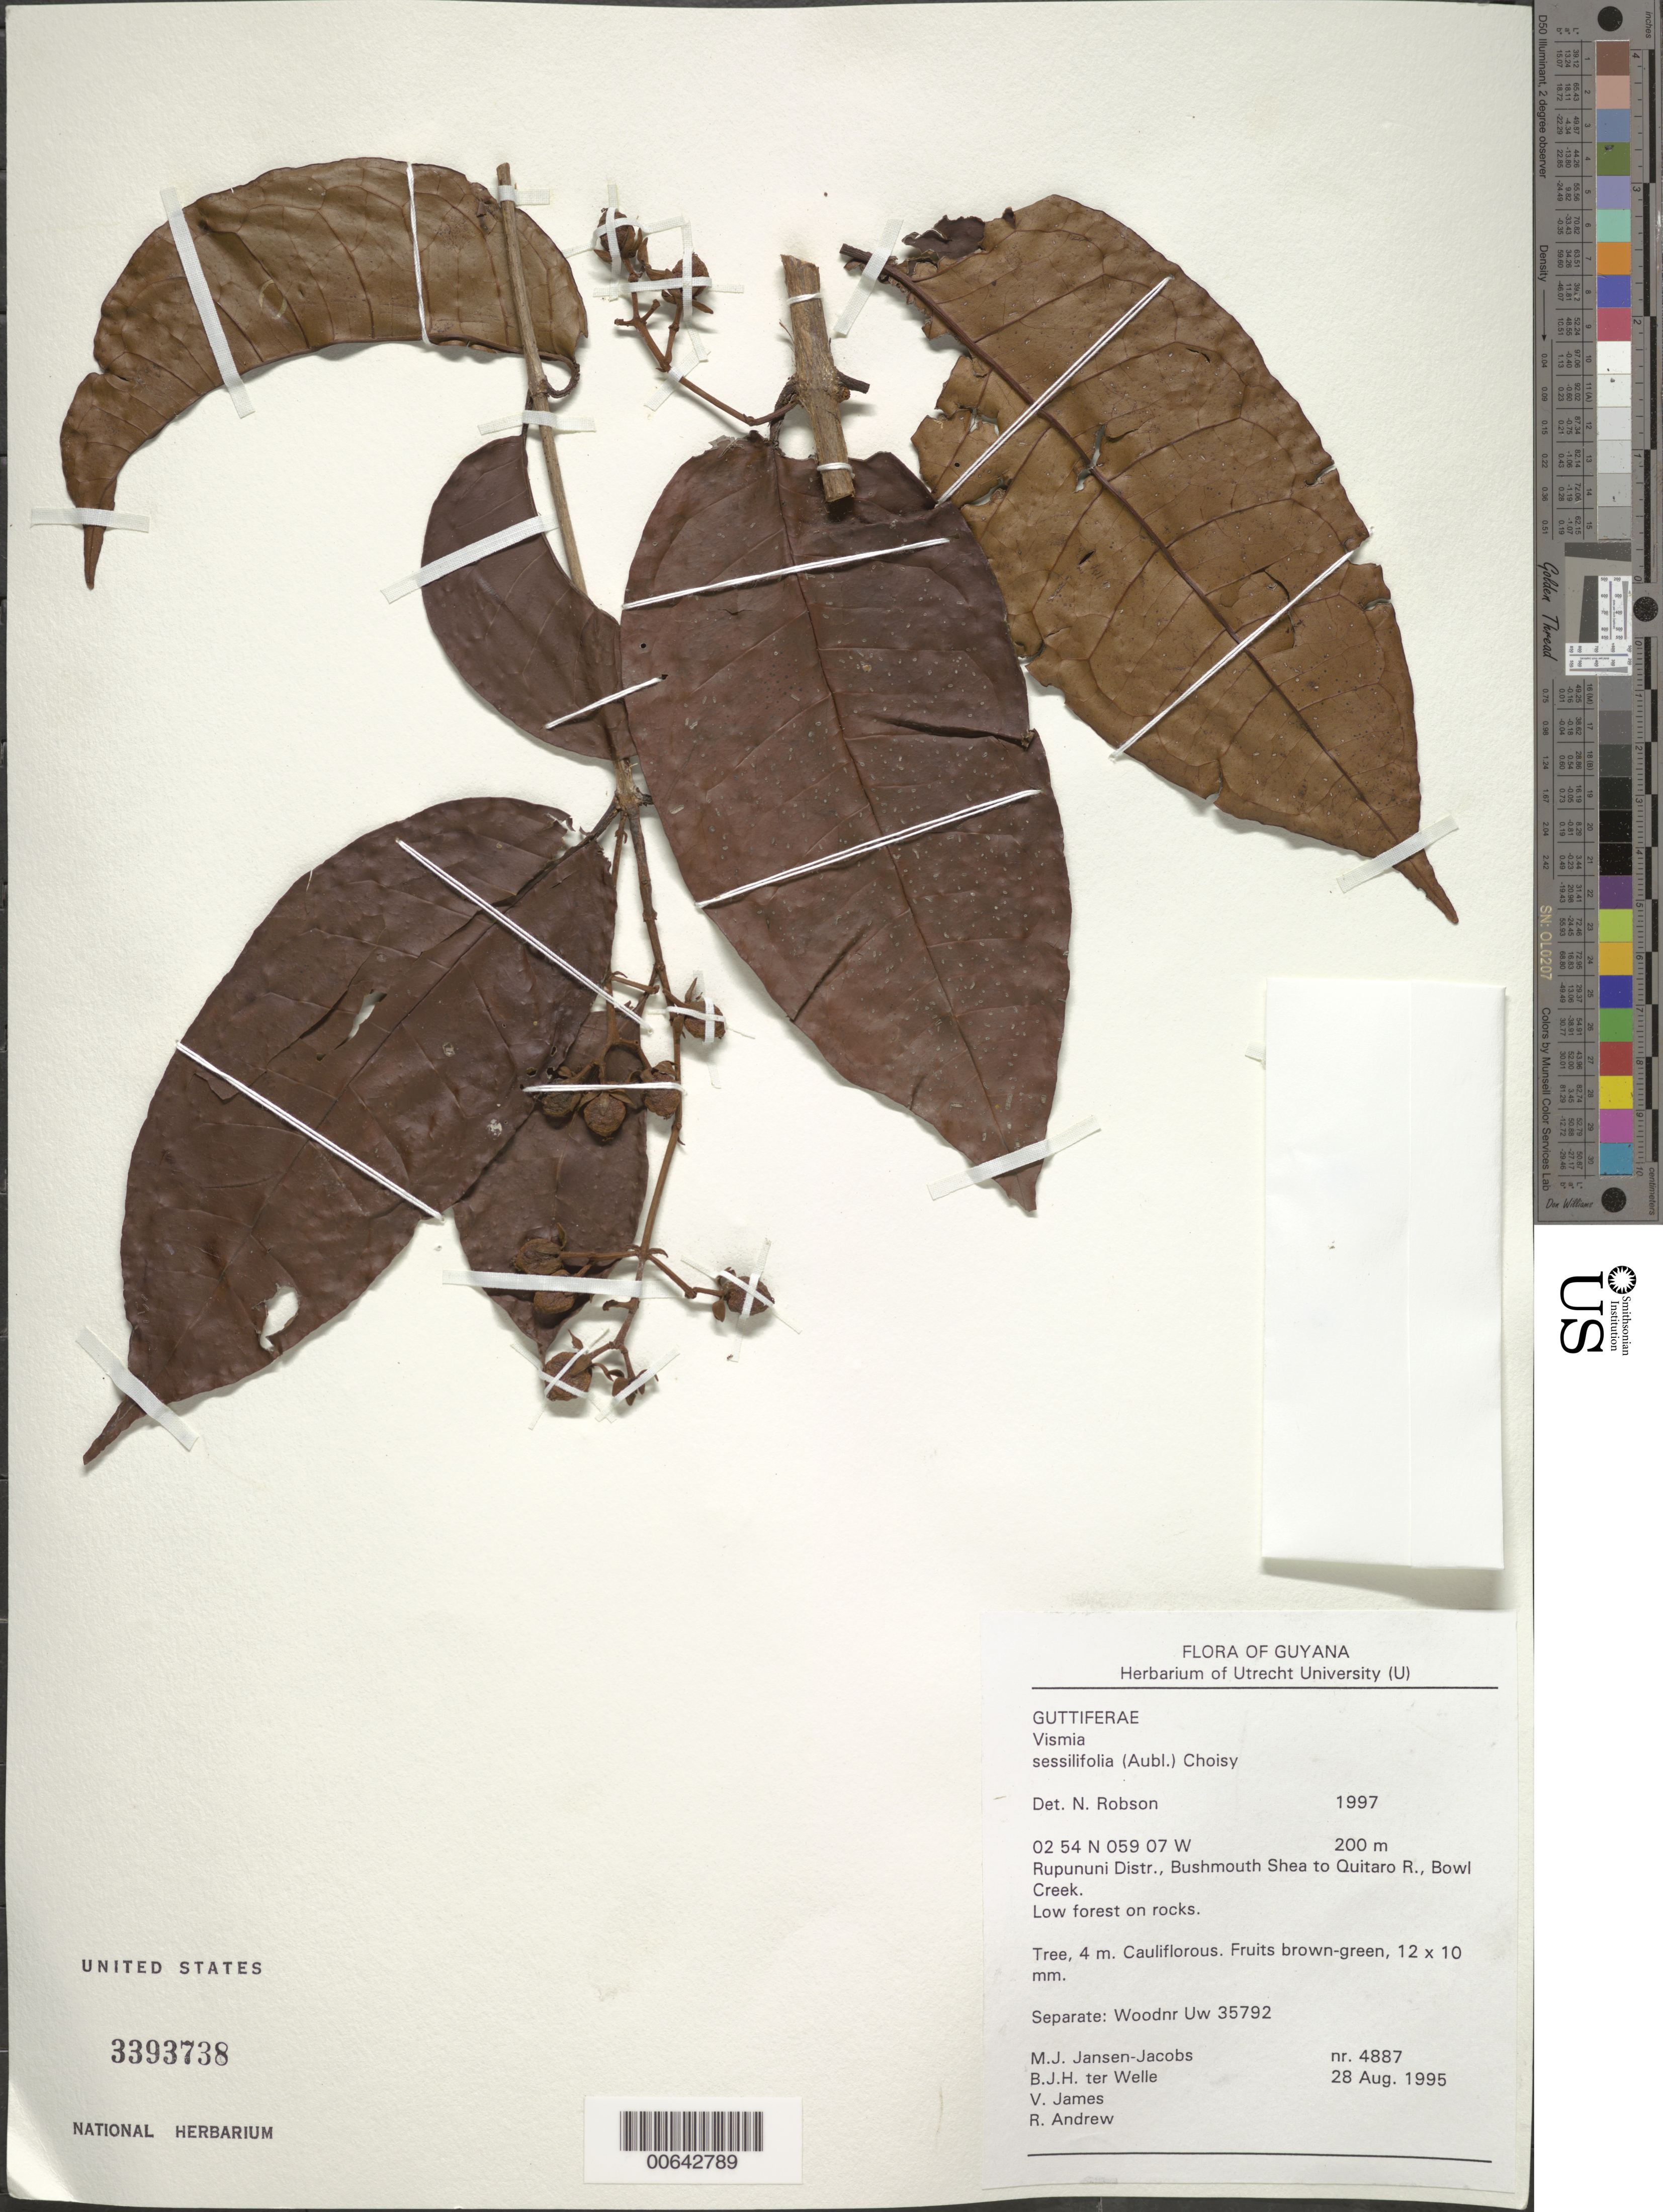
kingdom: Plantae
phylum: Tracheophyta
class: Magnoliopsida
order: Malpighiales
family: Hypericaceae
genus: Vismia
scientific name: Vismia sessilifolia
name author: (Aubl.) Choisy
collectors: M. J. Jansen-Jacobs, B. Welle, V. James & R. Andrew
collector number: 4887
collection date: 1995-08-28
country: Guyana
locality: Rupununi Distr., Bushmouth Shea to Quitaro R., Bowl Creek.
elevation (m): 200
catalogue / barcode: US 3393738